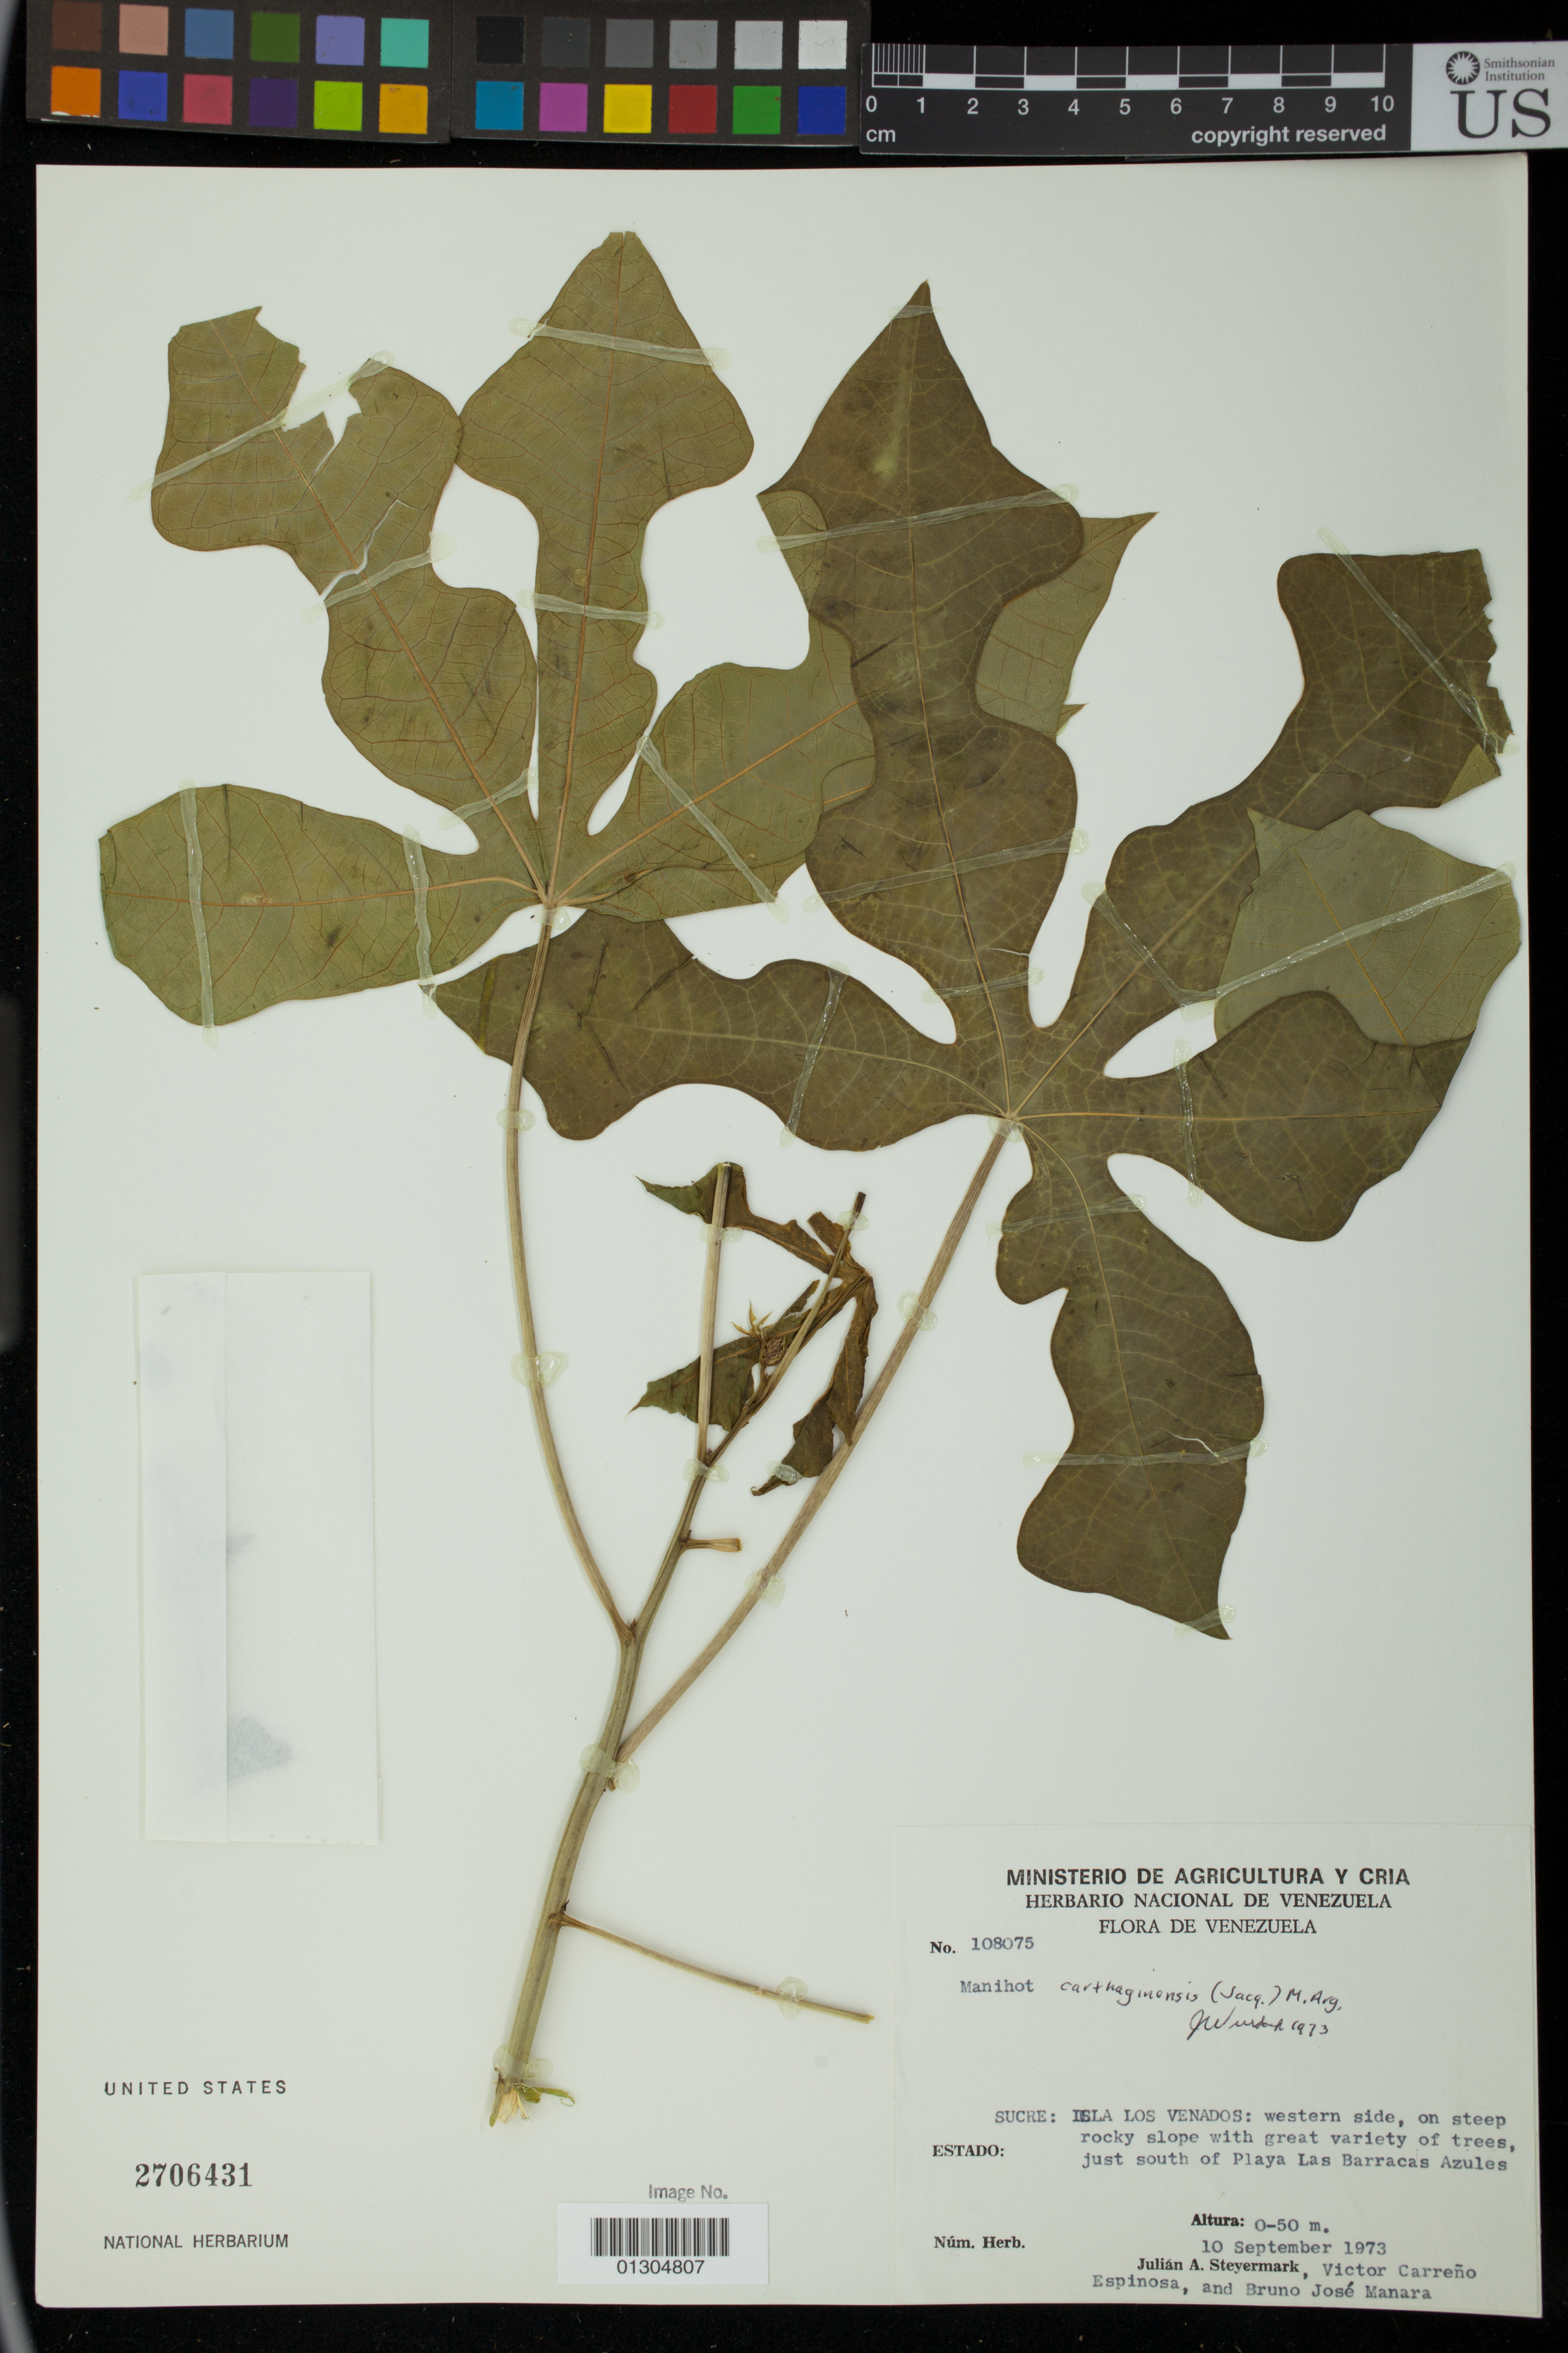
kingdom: Plantae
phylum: Tracheophyta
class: Magnoliopsida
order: Malpighiales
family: Euphorbiaceae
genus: Manihot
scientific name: Manihot carthagenensis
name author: (Jacq.) Müll. Arg.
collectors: J. Steyermark, V. Carreño E. & B. Manara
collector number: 108075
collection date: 1973-09-10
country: Venezuela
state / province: Sucre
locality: Isla Los Venados: western side, on steep rocky slope with great variety of trees, just south of Playa Las Barracas Azules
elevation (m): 0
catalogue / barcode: US 2706431